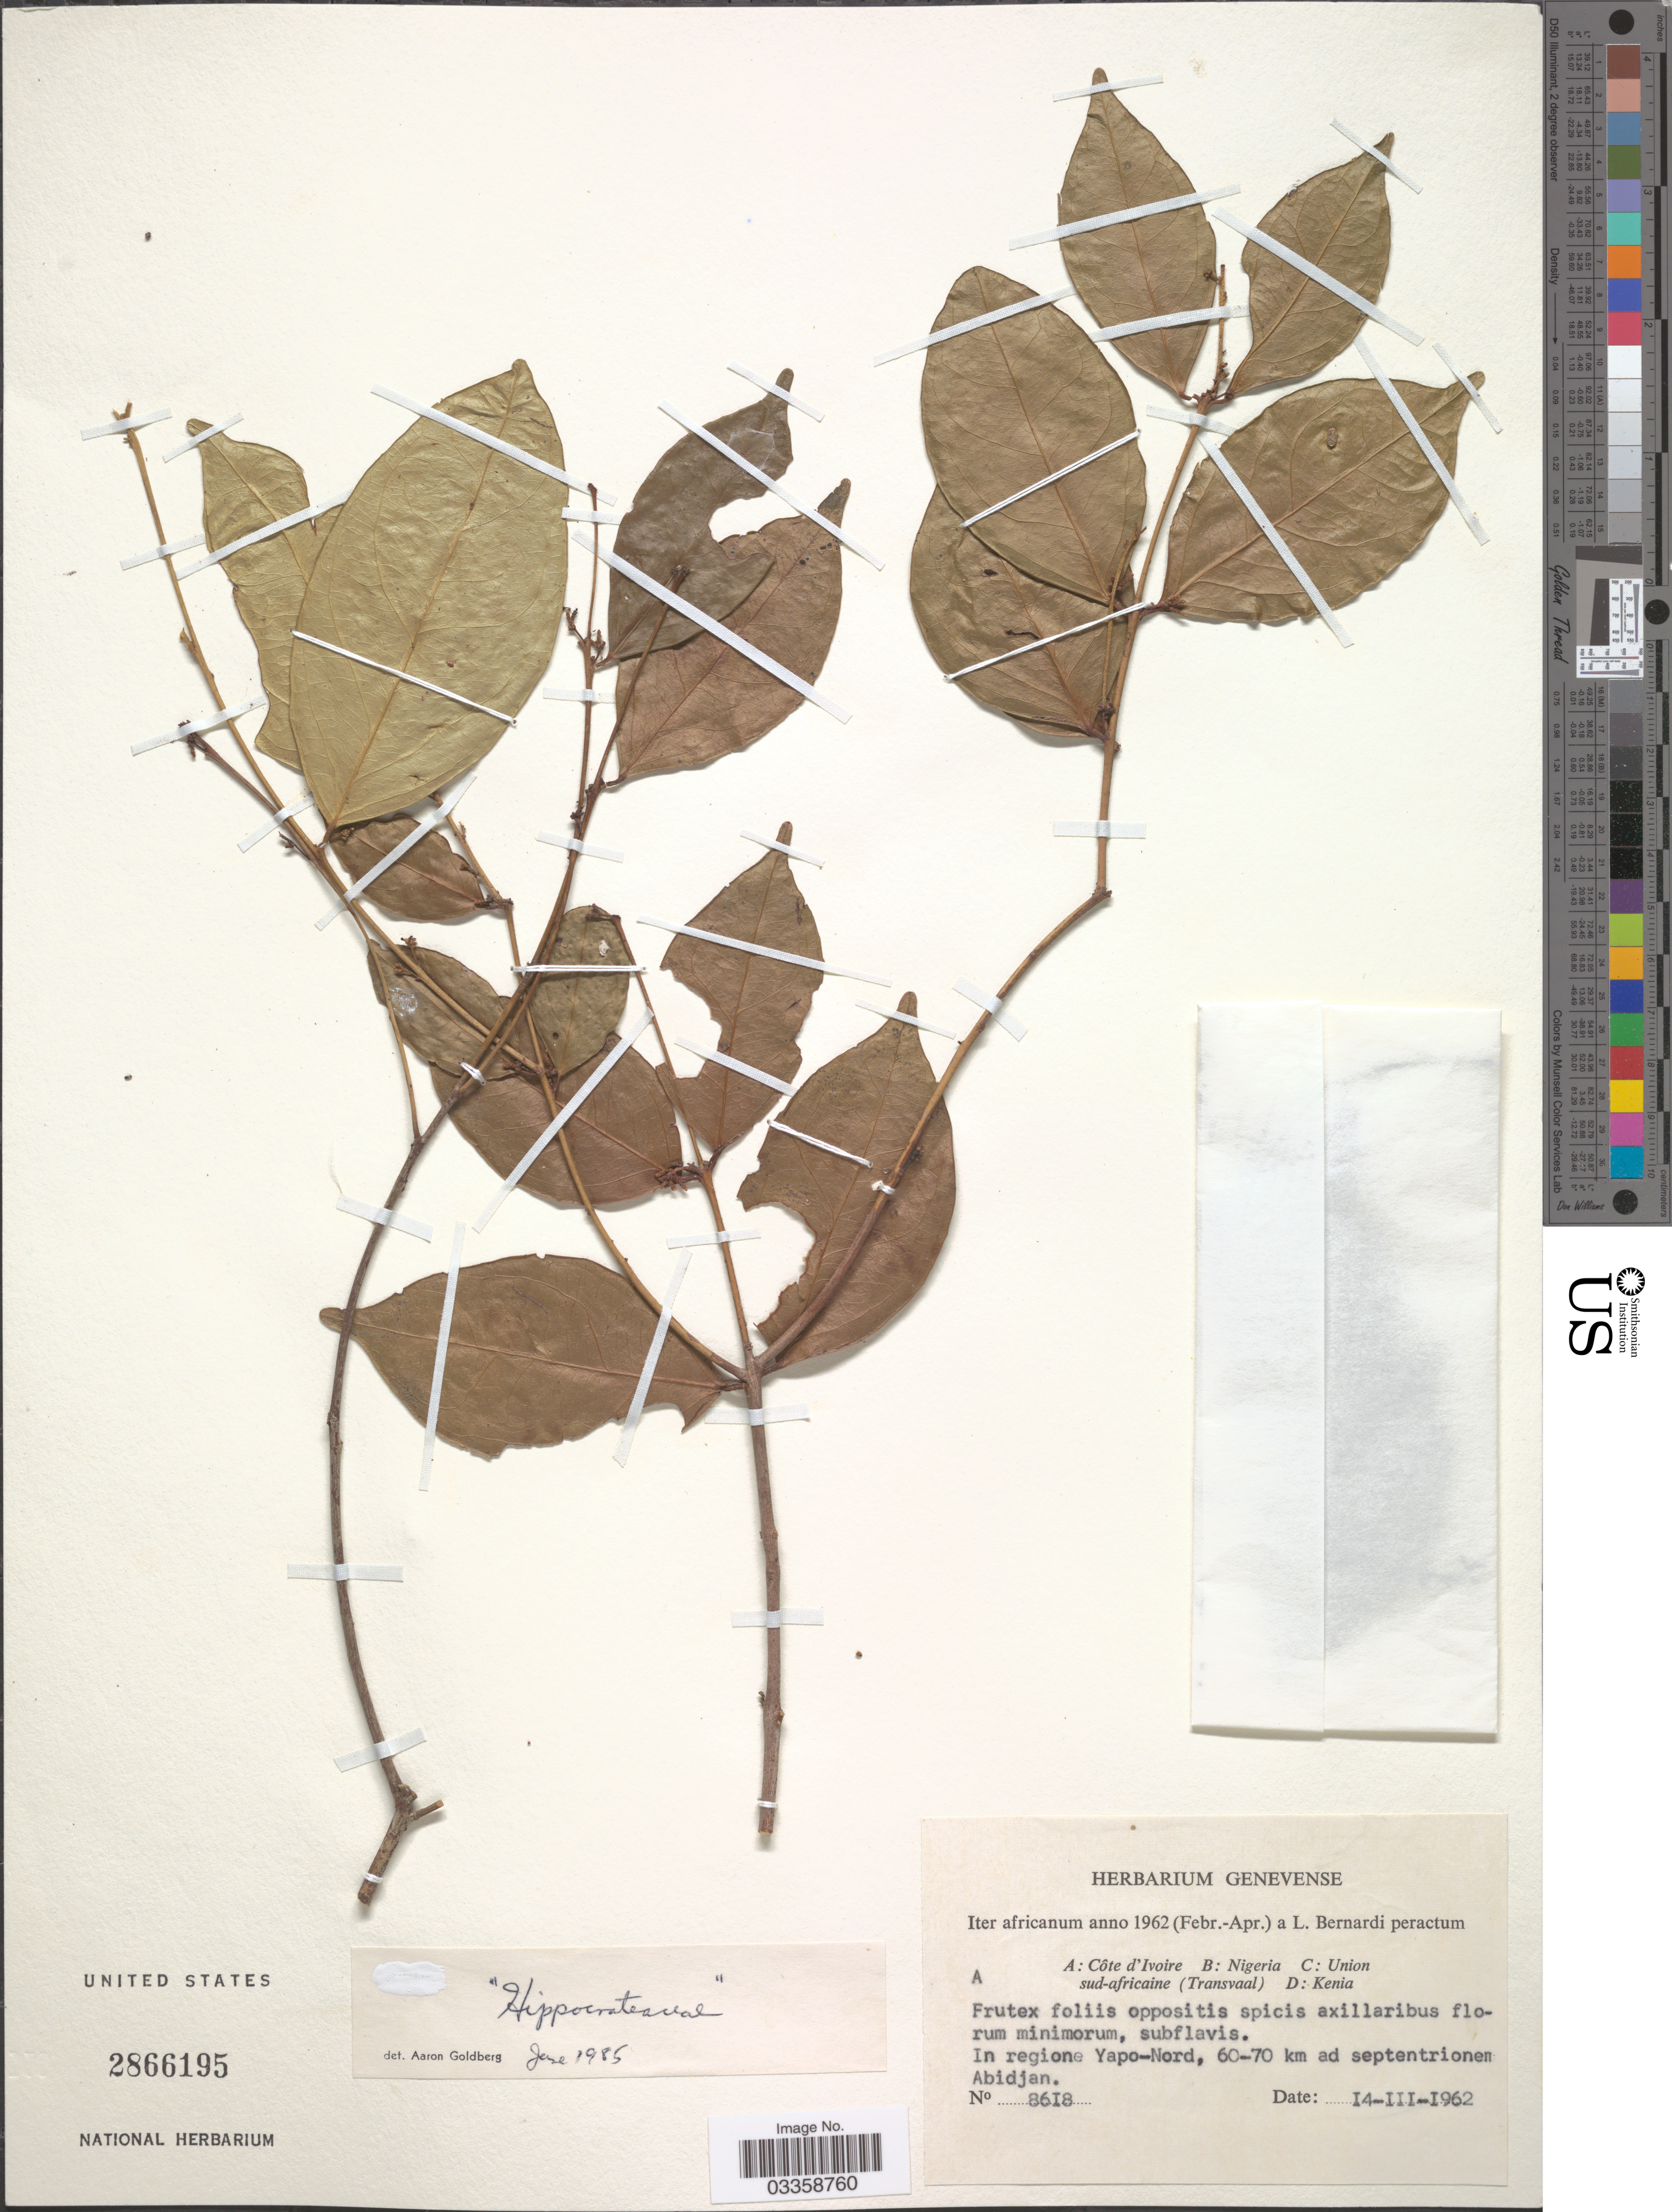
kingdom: Plantae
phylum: Tracheophyta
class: Magnoliopsida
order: Celastrales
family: Celastraceae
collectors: L. Bernardi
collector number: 8618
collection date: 1962-03-14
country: Ivory Coast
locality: Côte d'Ivoire, In regione Yapo-Nord, 60-70 km ad septentrionem Abidjan.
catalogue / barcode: US 2866195